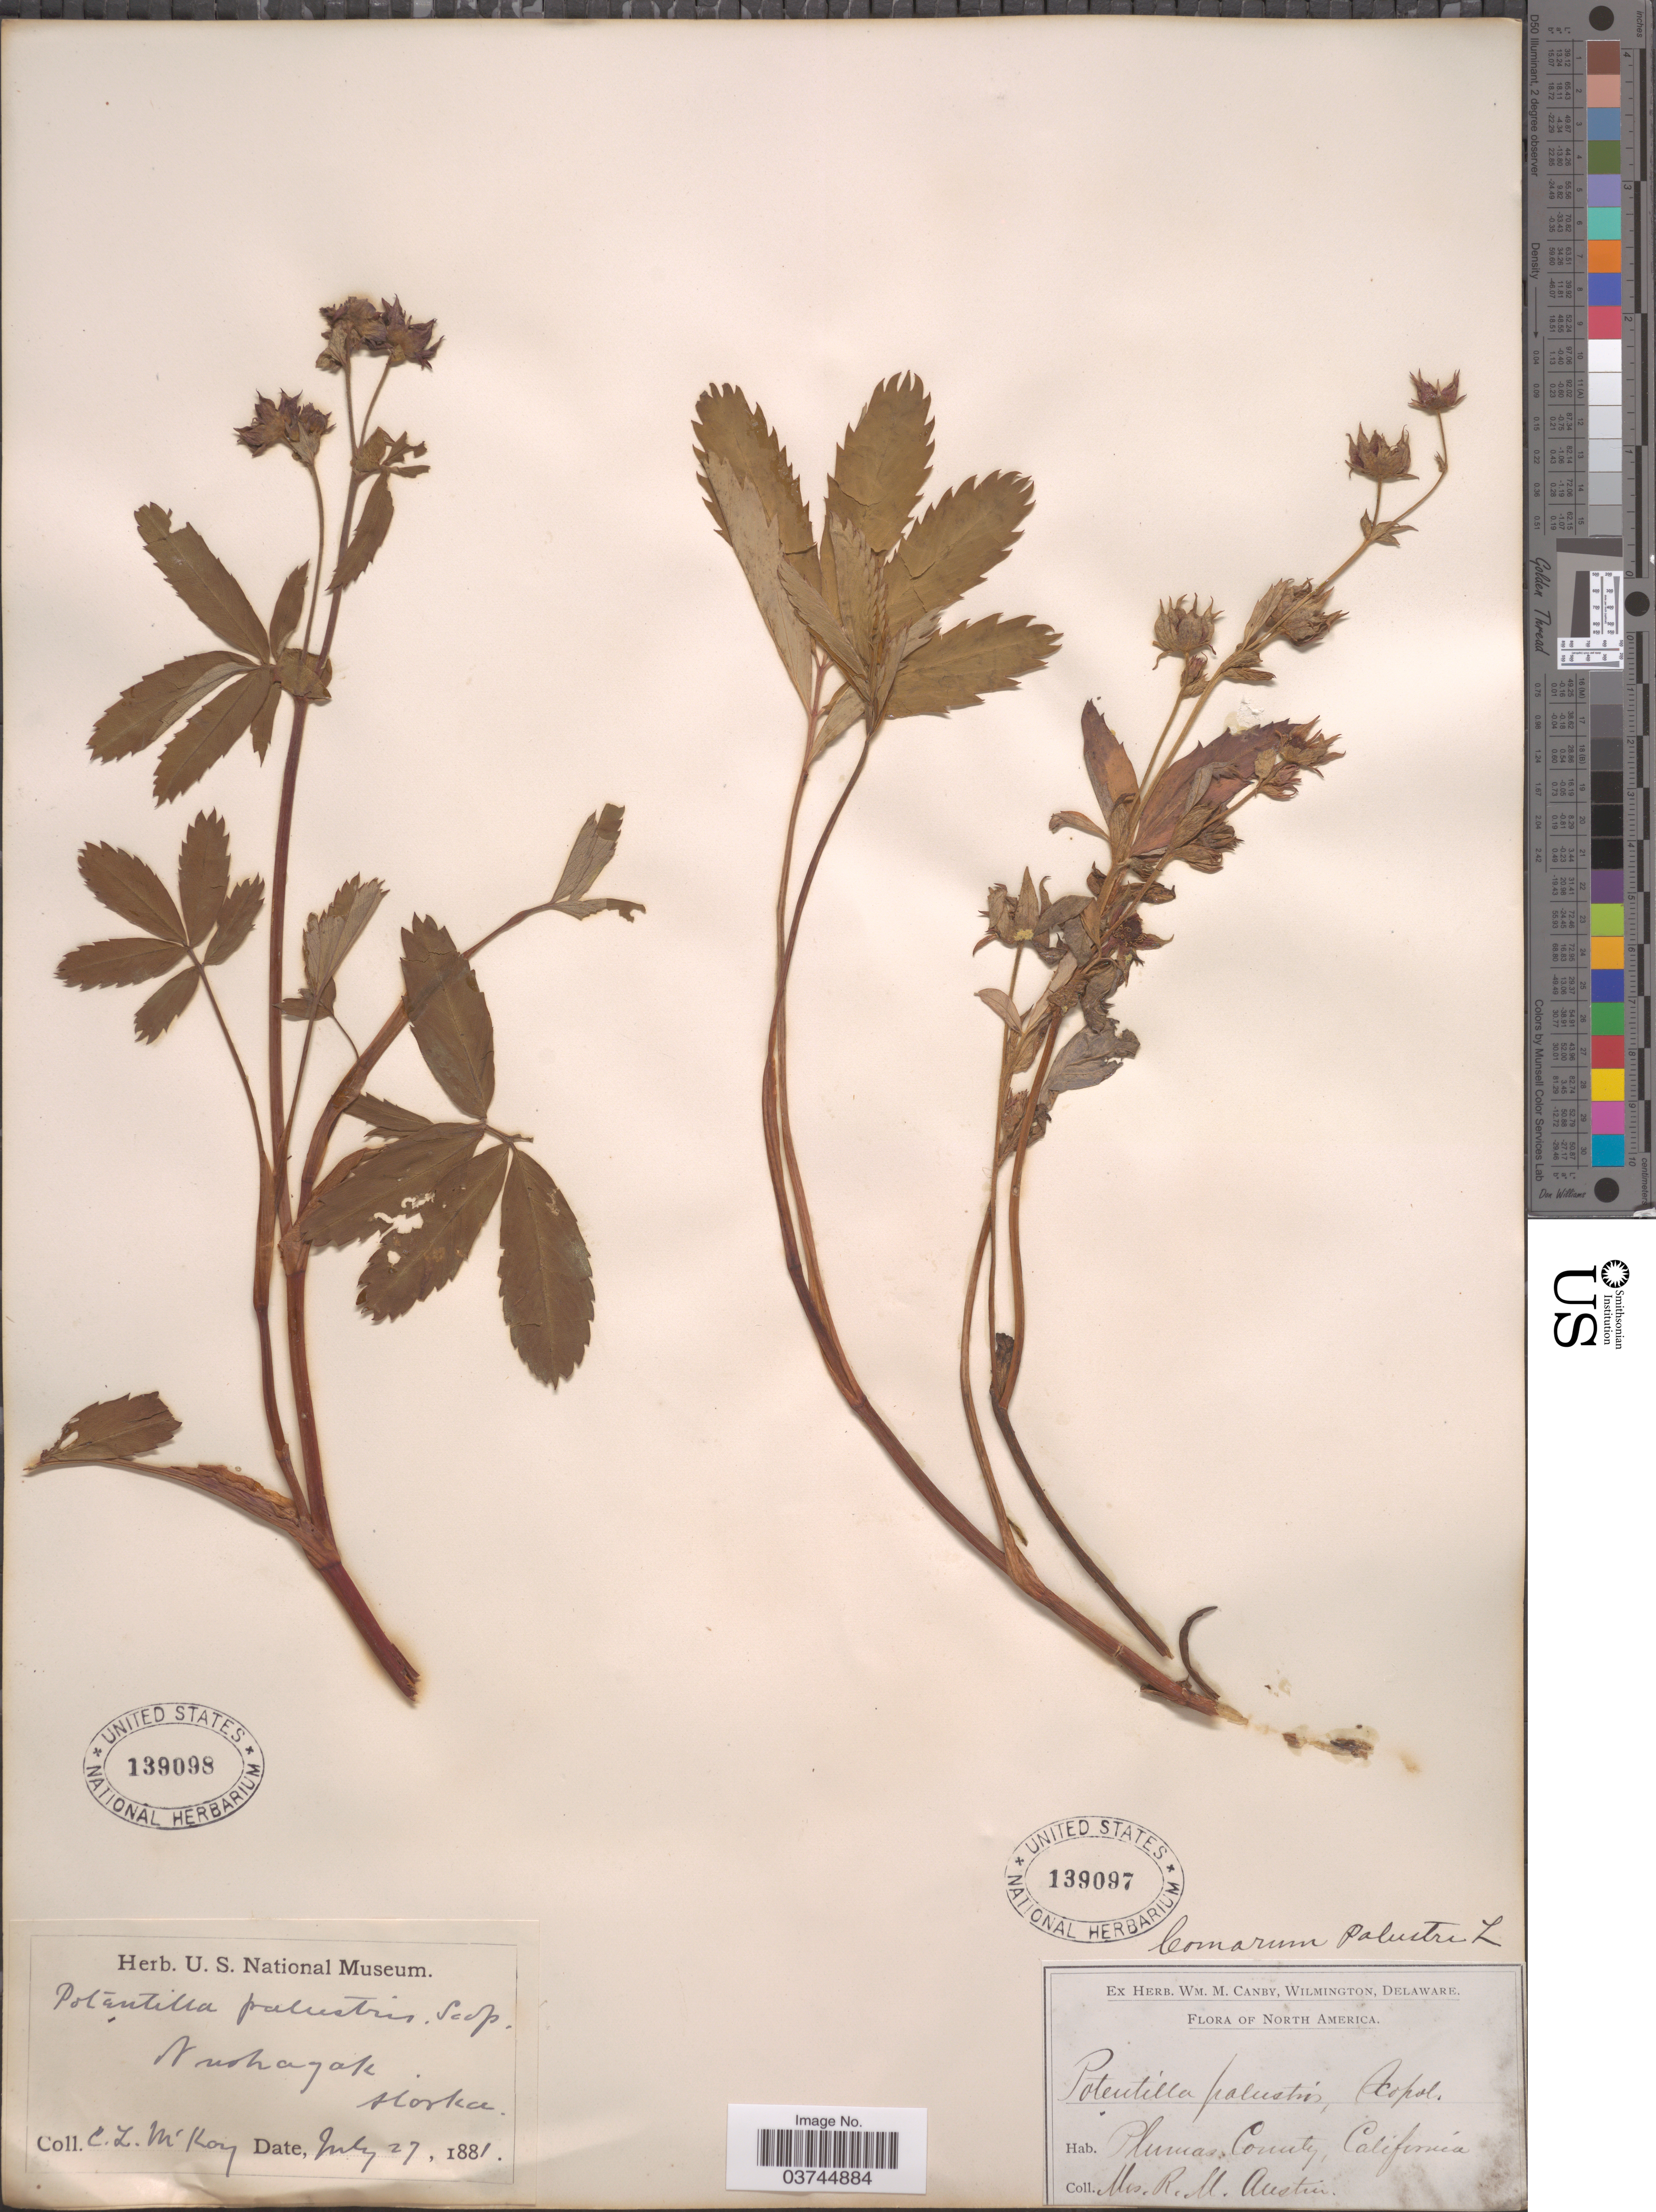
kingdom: Plantae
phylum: Tracheophyta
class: Magnoliopsida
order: Rosales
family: Rosaceae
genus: Comarum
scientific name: Comarum palustre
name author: L.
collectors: R. Austin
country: United States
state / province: California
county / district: Plumas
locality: Plumas County.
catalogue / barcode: US 139097-2